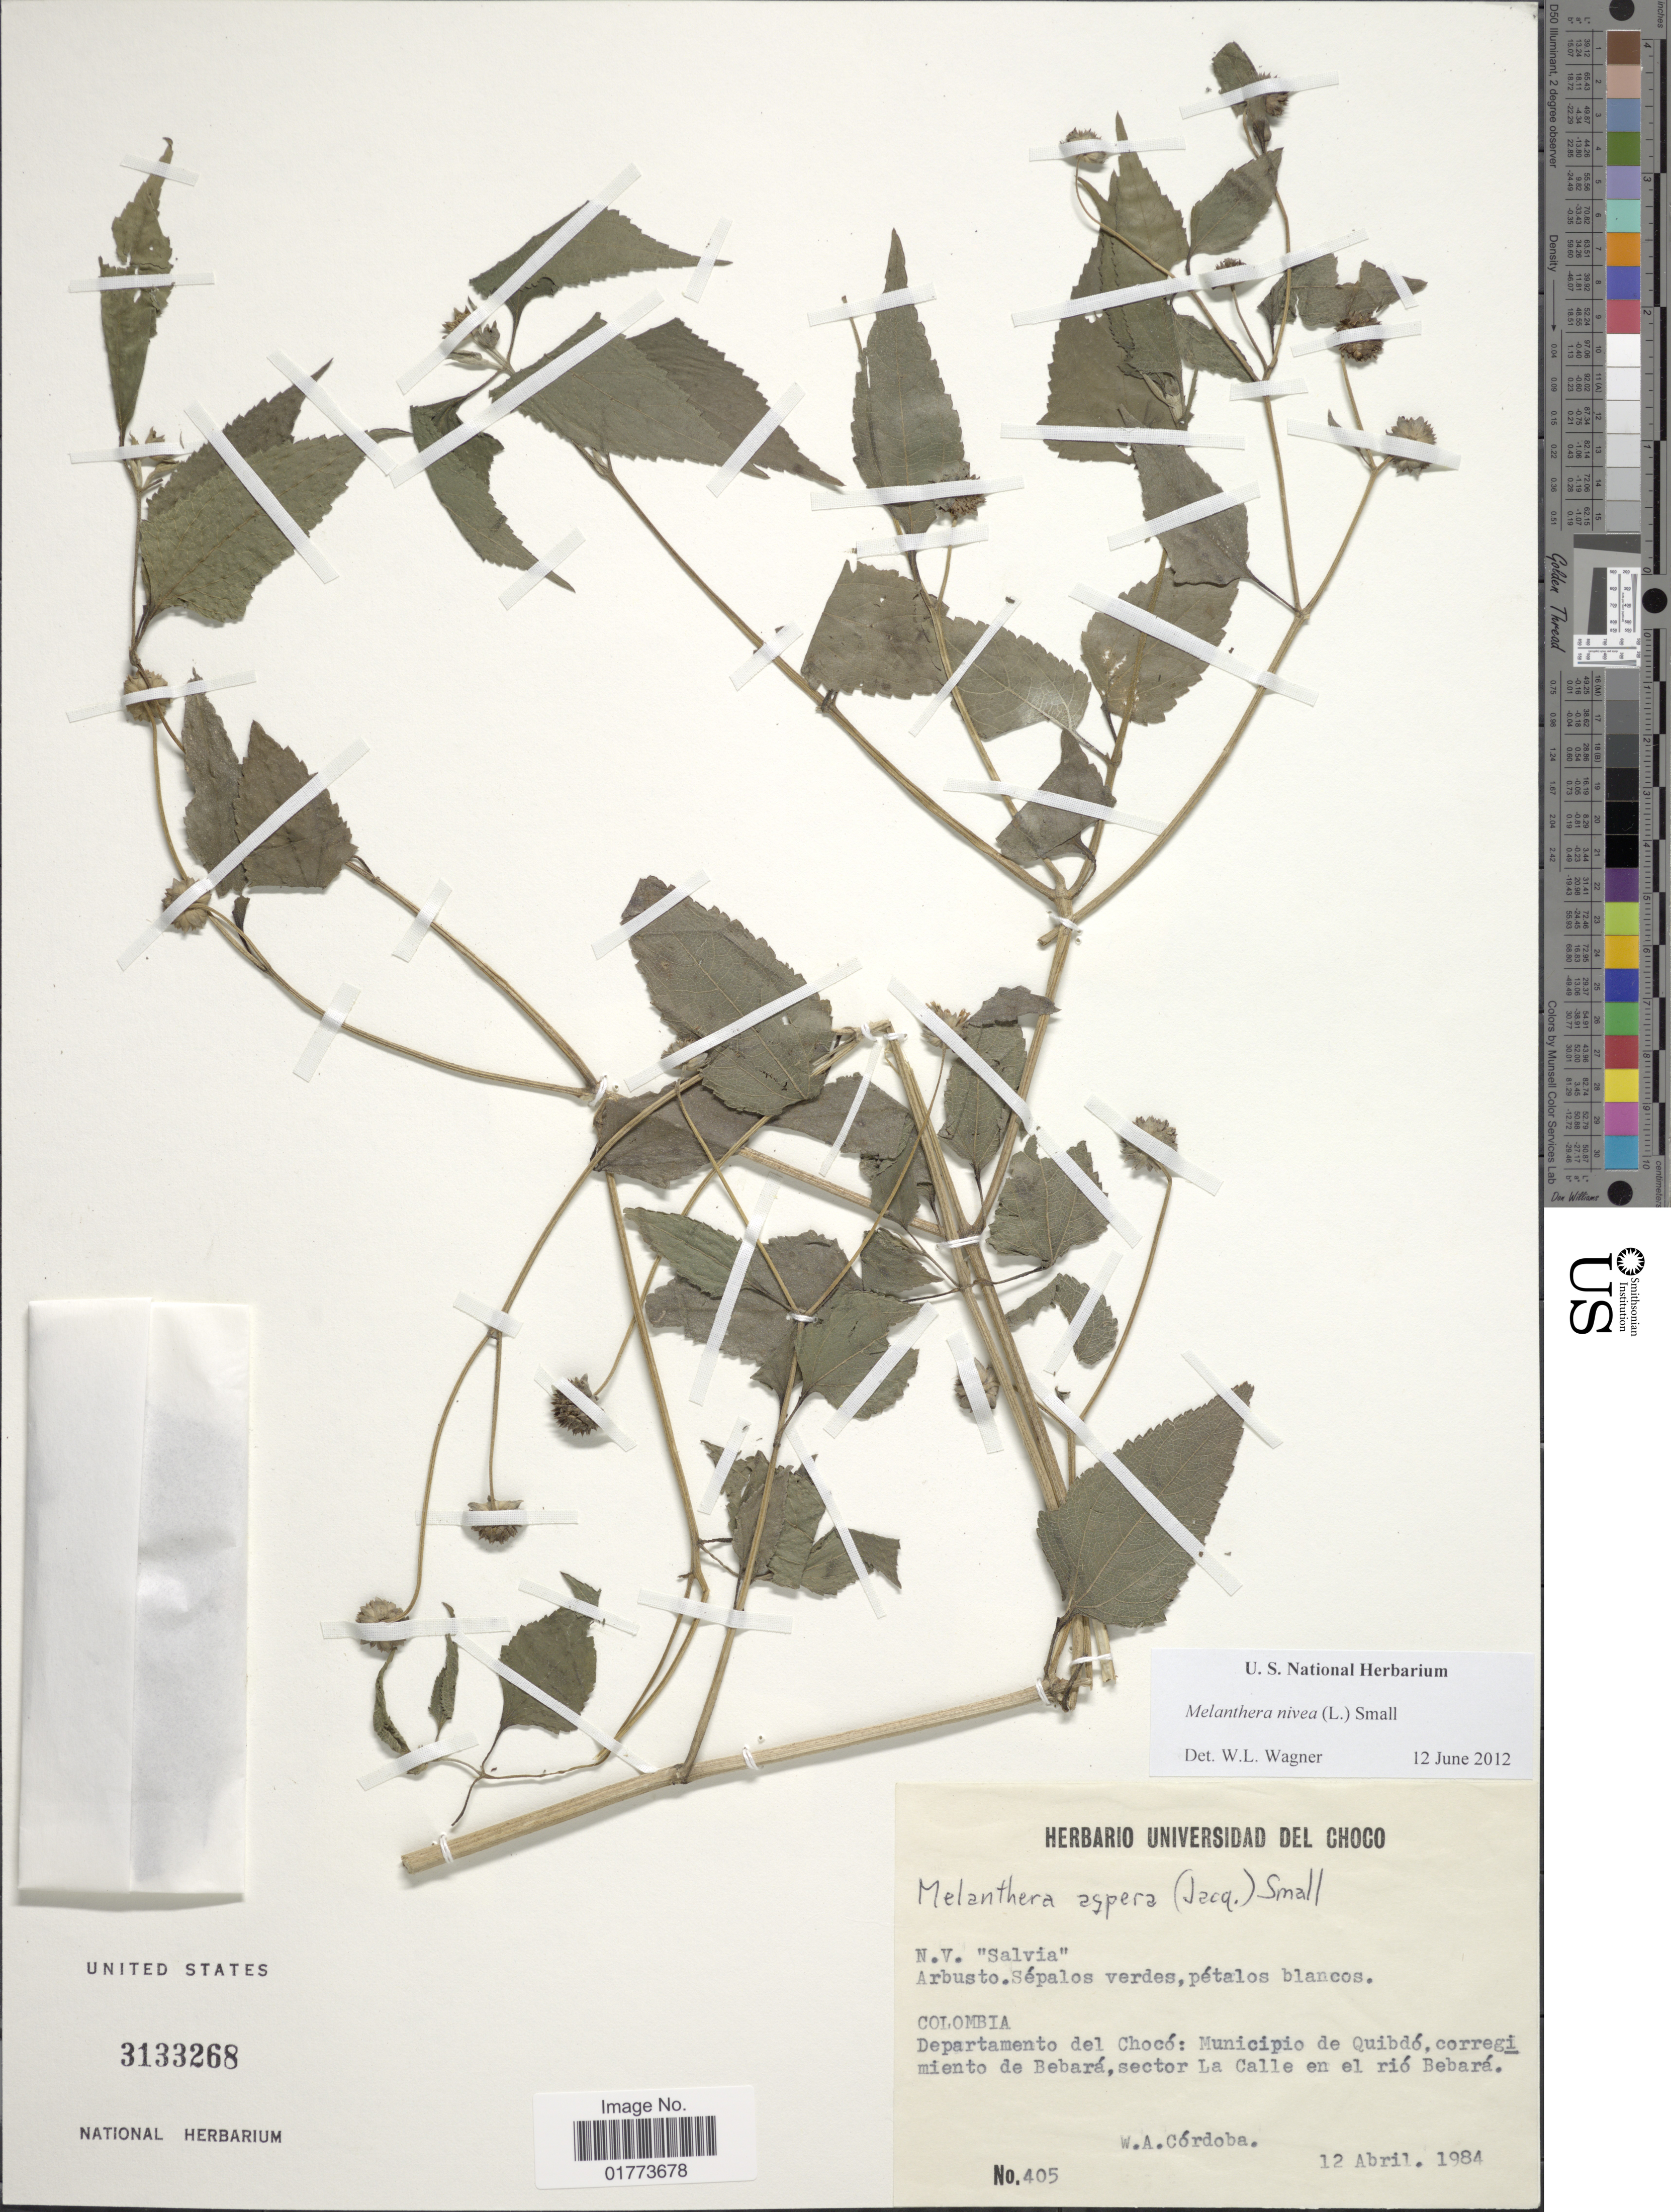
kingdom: Plantae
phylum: Tracheophyta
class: Magnoliopsida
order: Asterales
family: Asteraceae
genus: Melanthera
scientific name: Melanthera nivea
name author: (L.) Small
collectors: W. Cordoba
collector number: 405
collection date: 1984-04-12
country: Colombia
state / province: Chocó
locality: Departamento del Chocó: Municipio de Quibdo, corregimiento de bebara, sector La Calle en el rio Bebara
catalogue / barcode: US 3133268